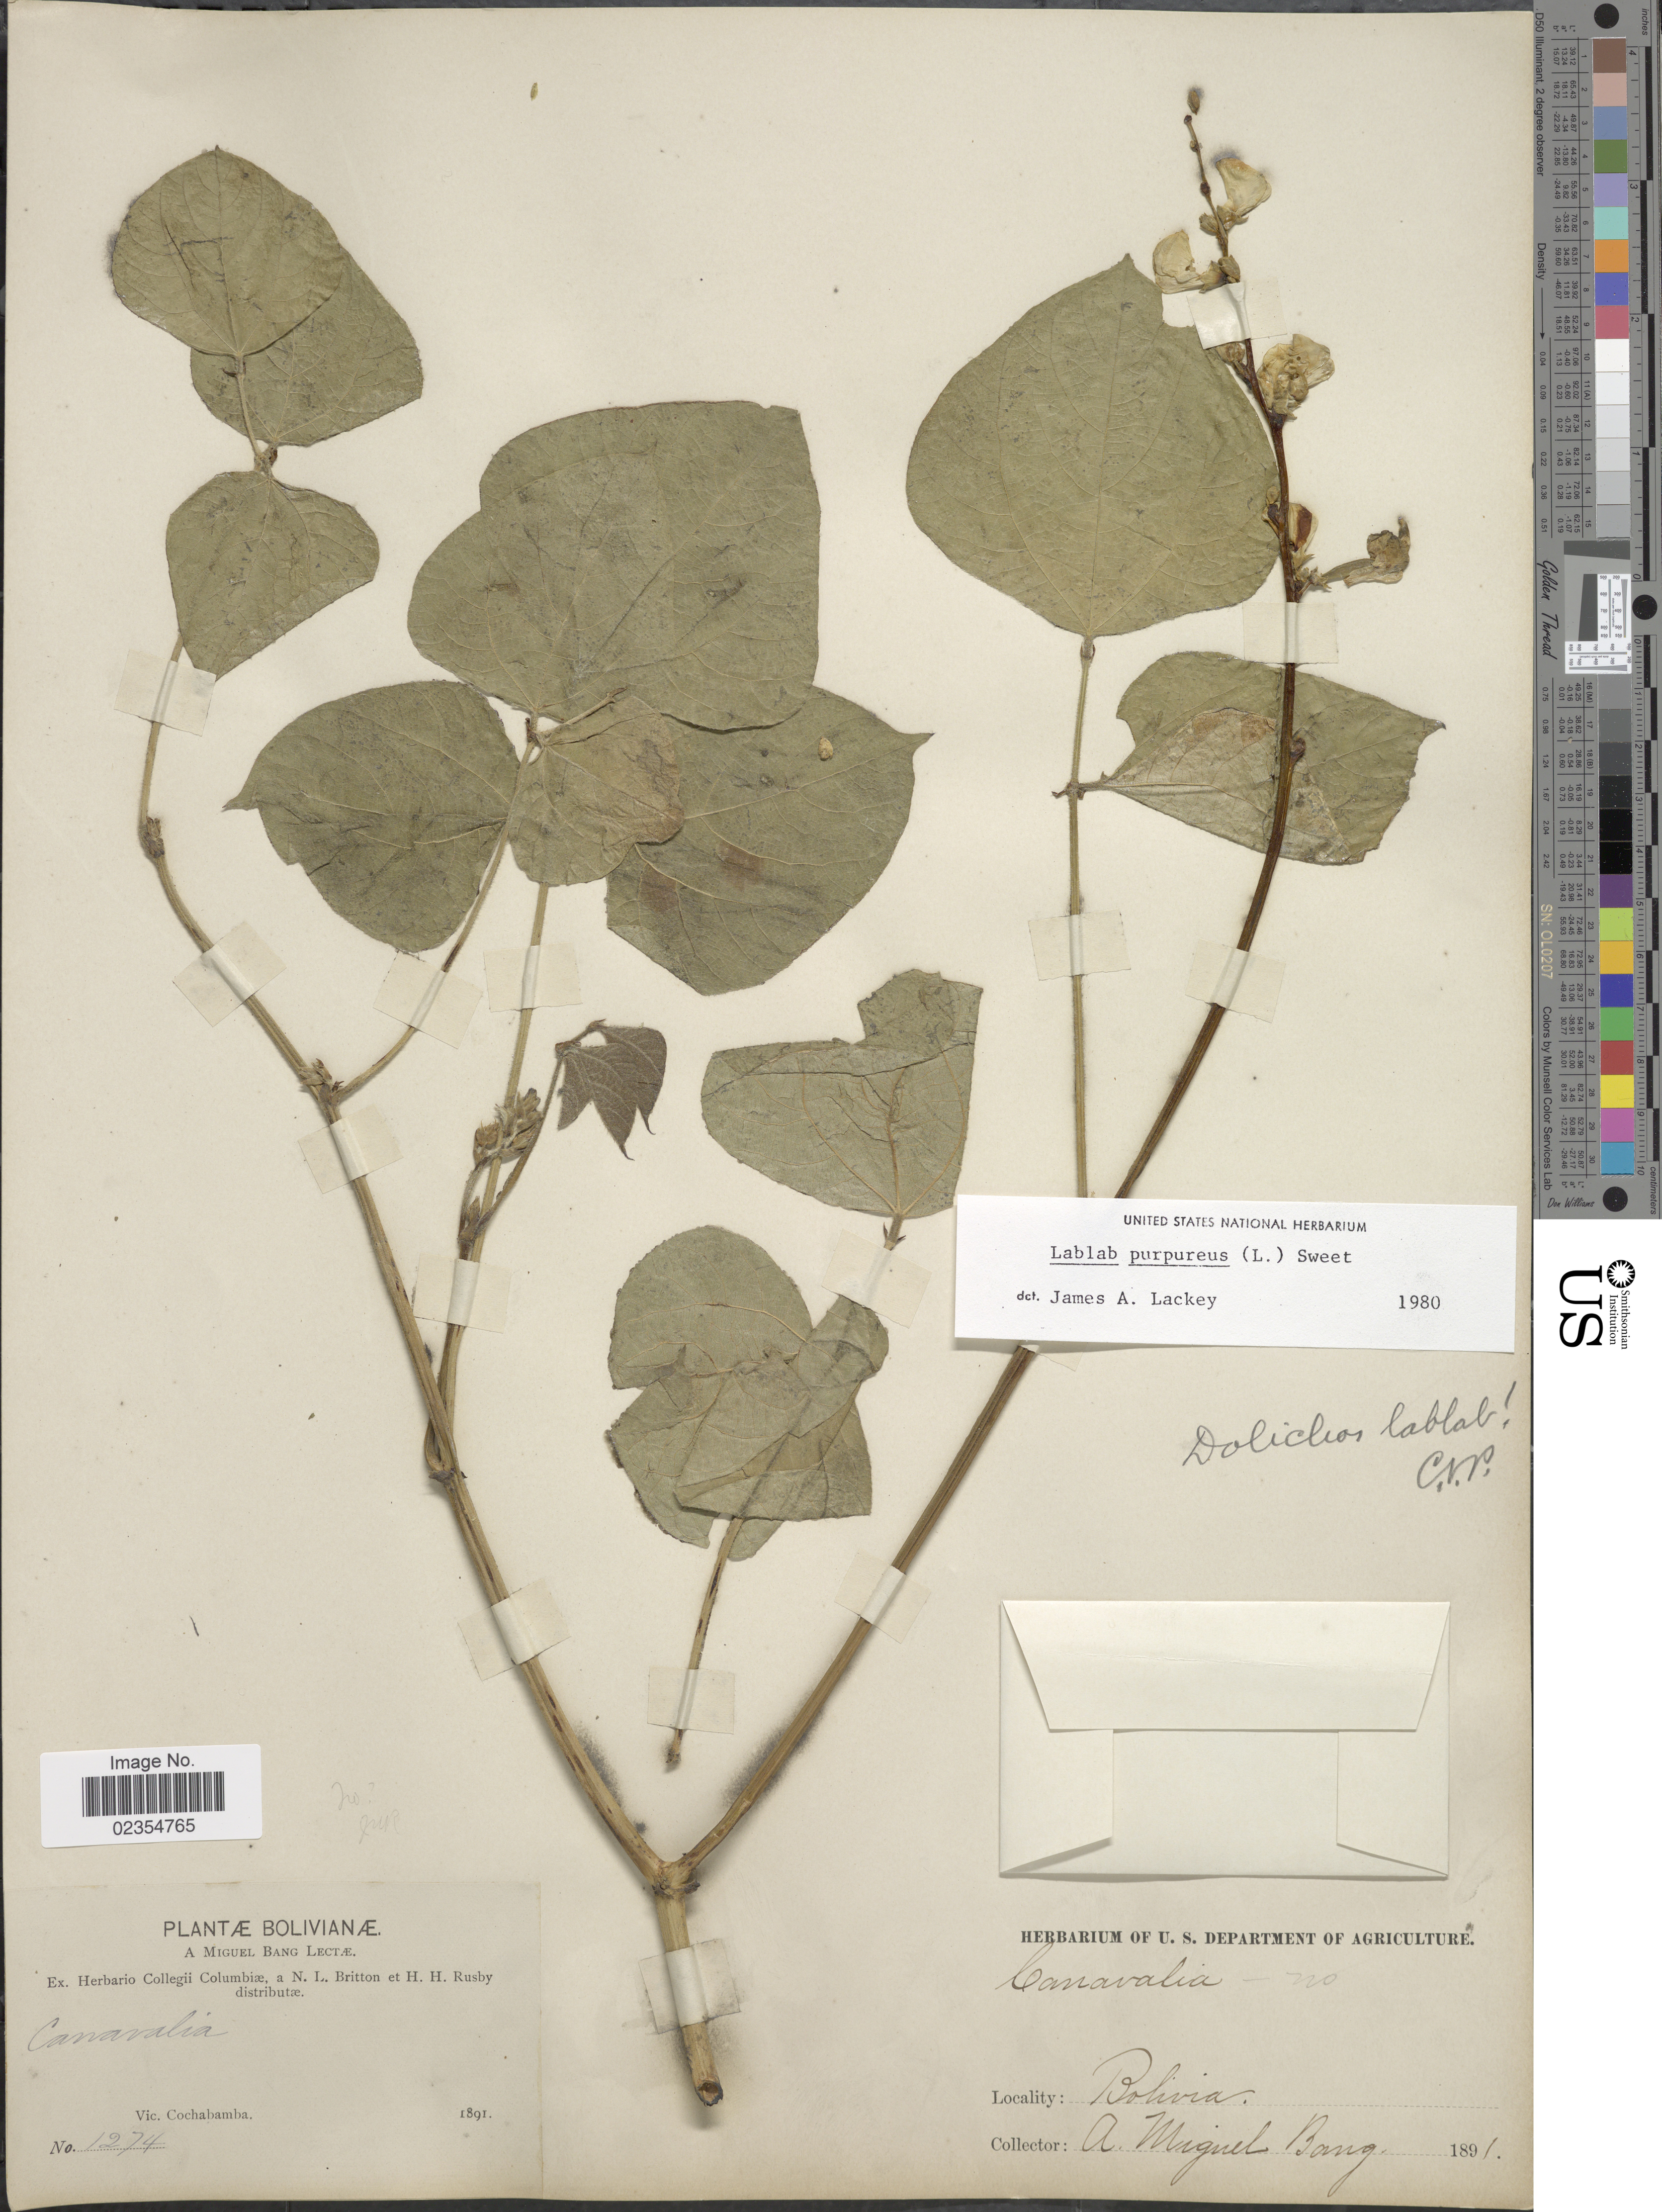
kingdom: Plantae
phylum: Tracheophyta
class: Magnoliopsida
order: Fabales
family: Fabaceae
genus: Lablab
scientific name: Lablab purpureus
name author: (L.) Sweet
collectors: M. Bang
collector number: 1274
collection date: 1891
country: Bolivia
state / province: Cochabamba